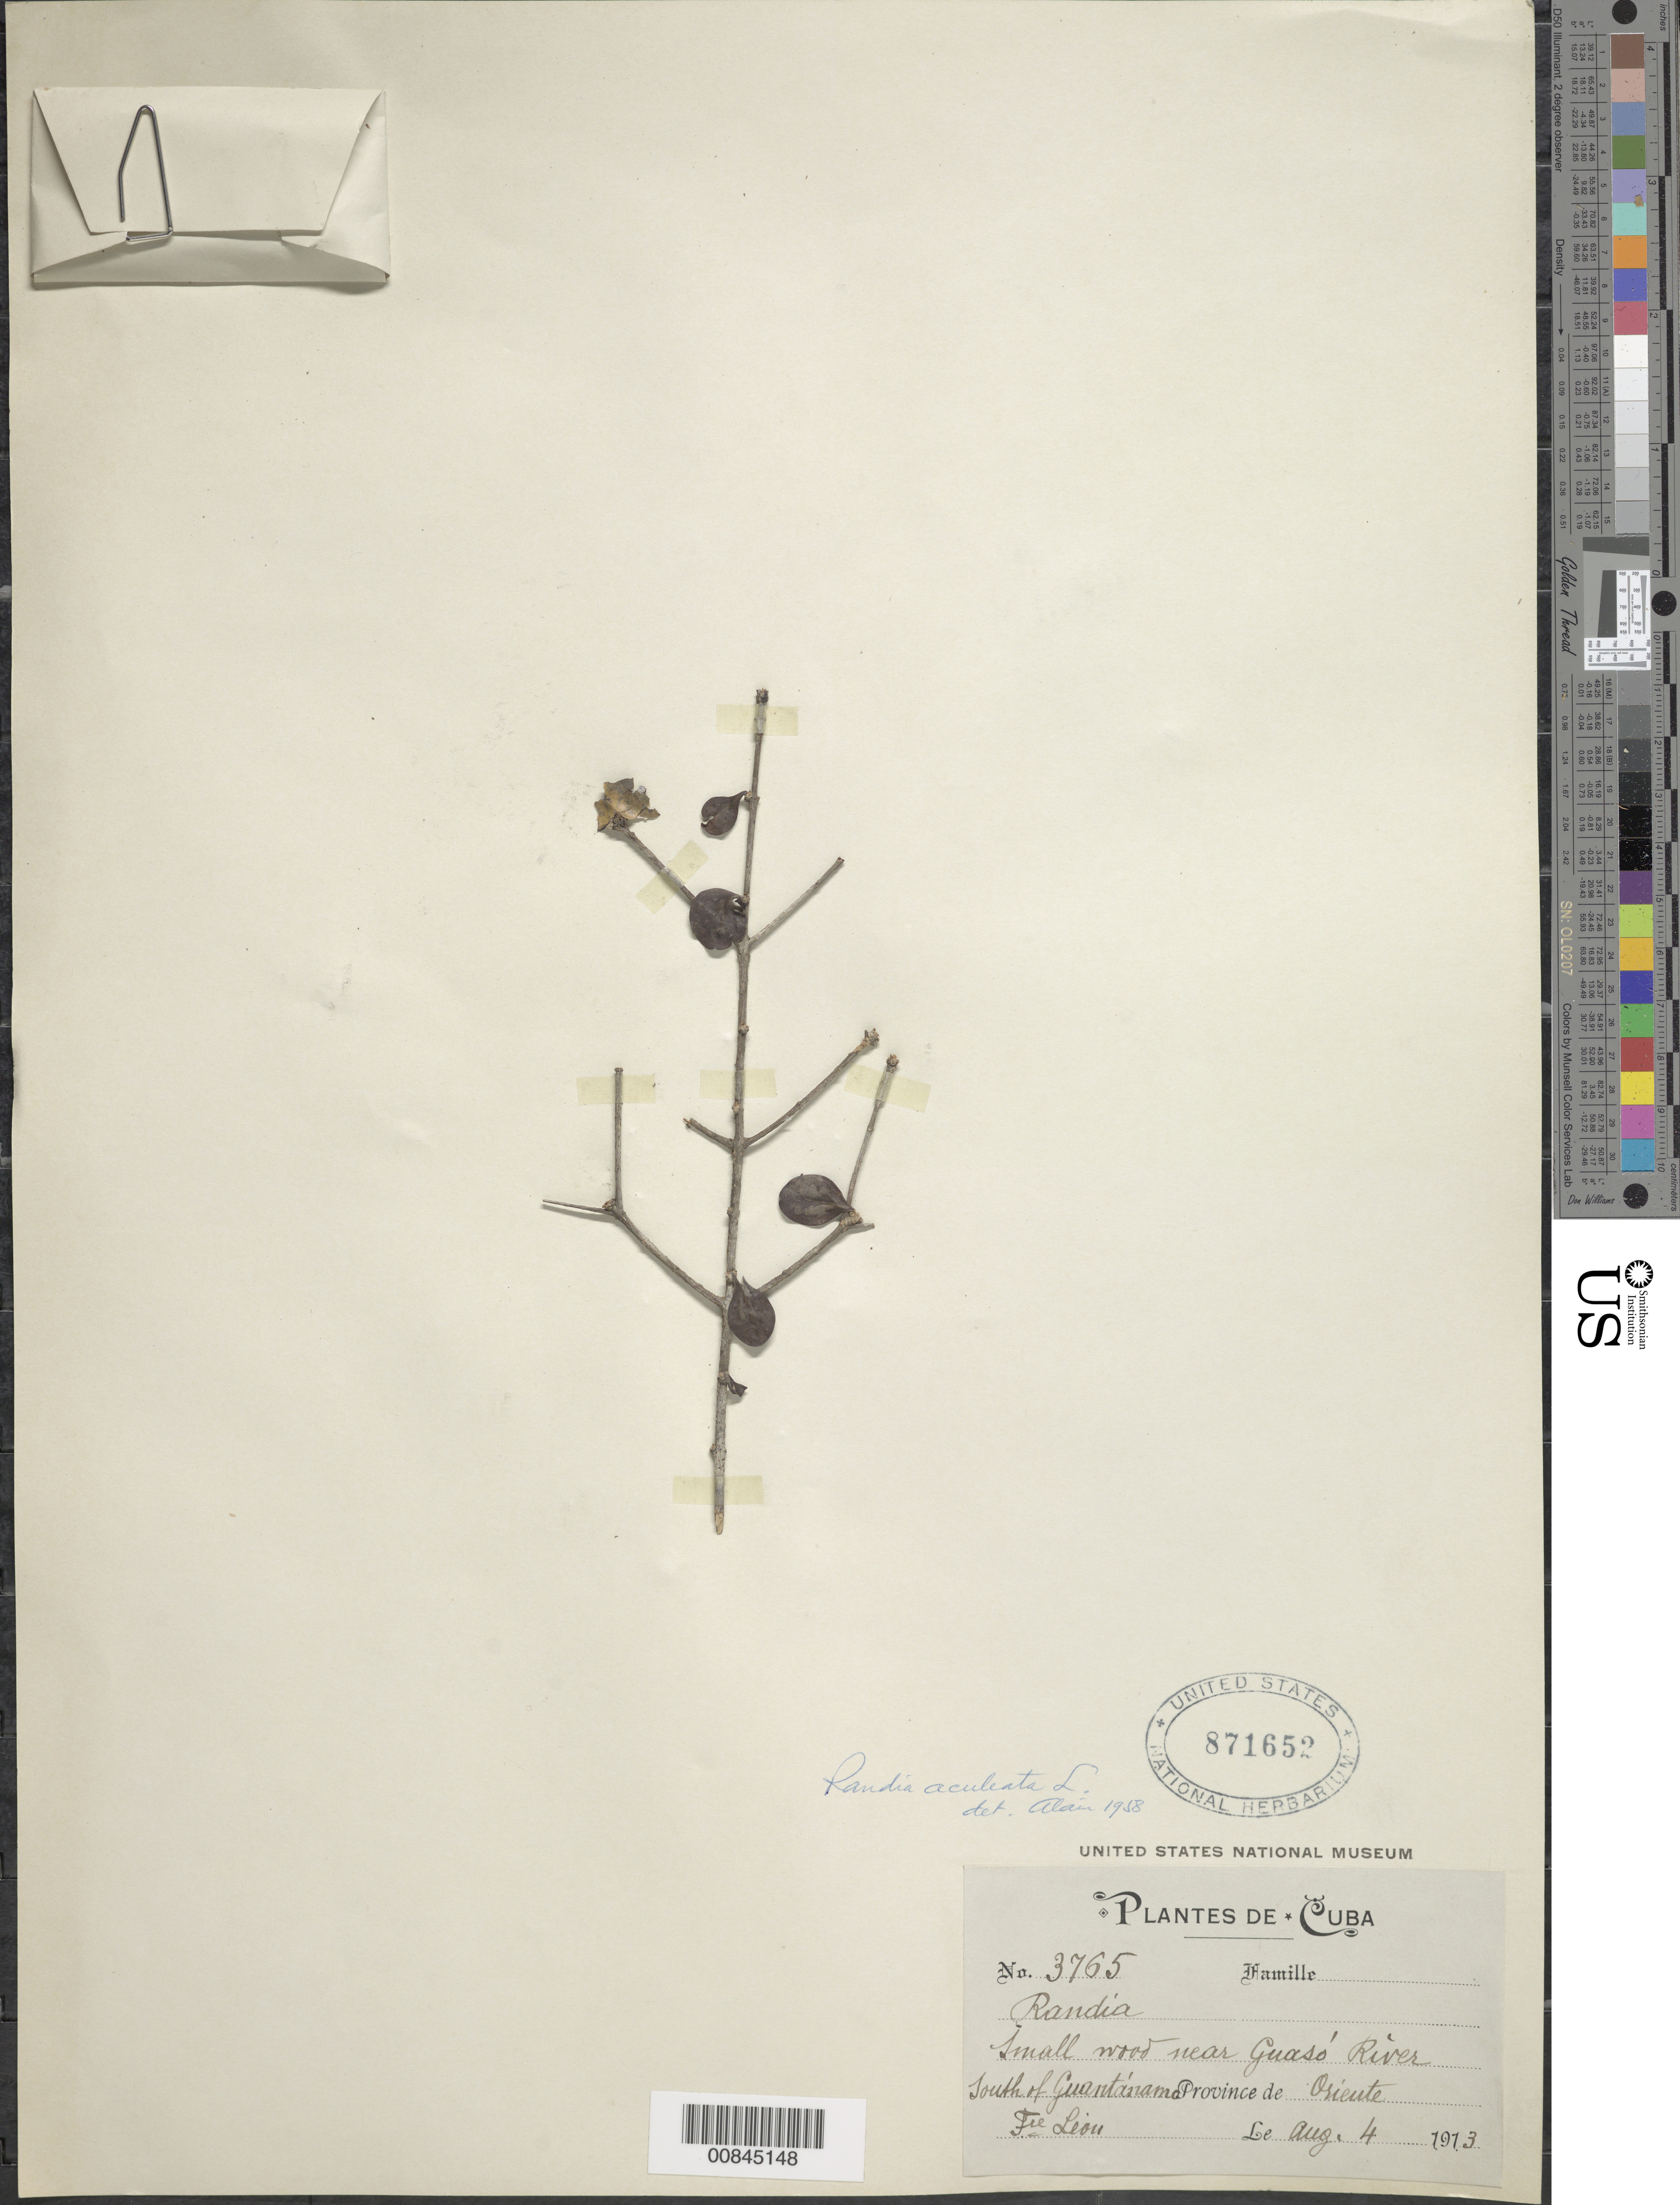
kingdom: Plantae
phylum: Tracheophyta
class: Magnoliopsida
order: Gentianales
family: Rubiaceae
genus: Randia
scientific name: Randia aculeata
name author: L.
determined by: Liogier, Alain H.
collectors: Bro. León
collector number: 3765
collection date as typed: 04 Aug 1913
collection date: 1913-08-04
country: Cuba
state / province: Oriente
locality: Near Guasó River, south of Guantánamo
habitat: Small woods near river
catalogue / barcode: US 871652